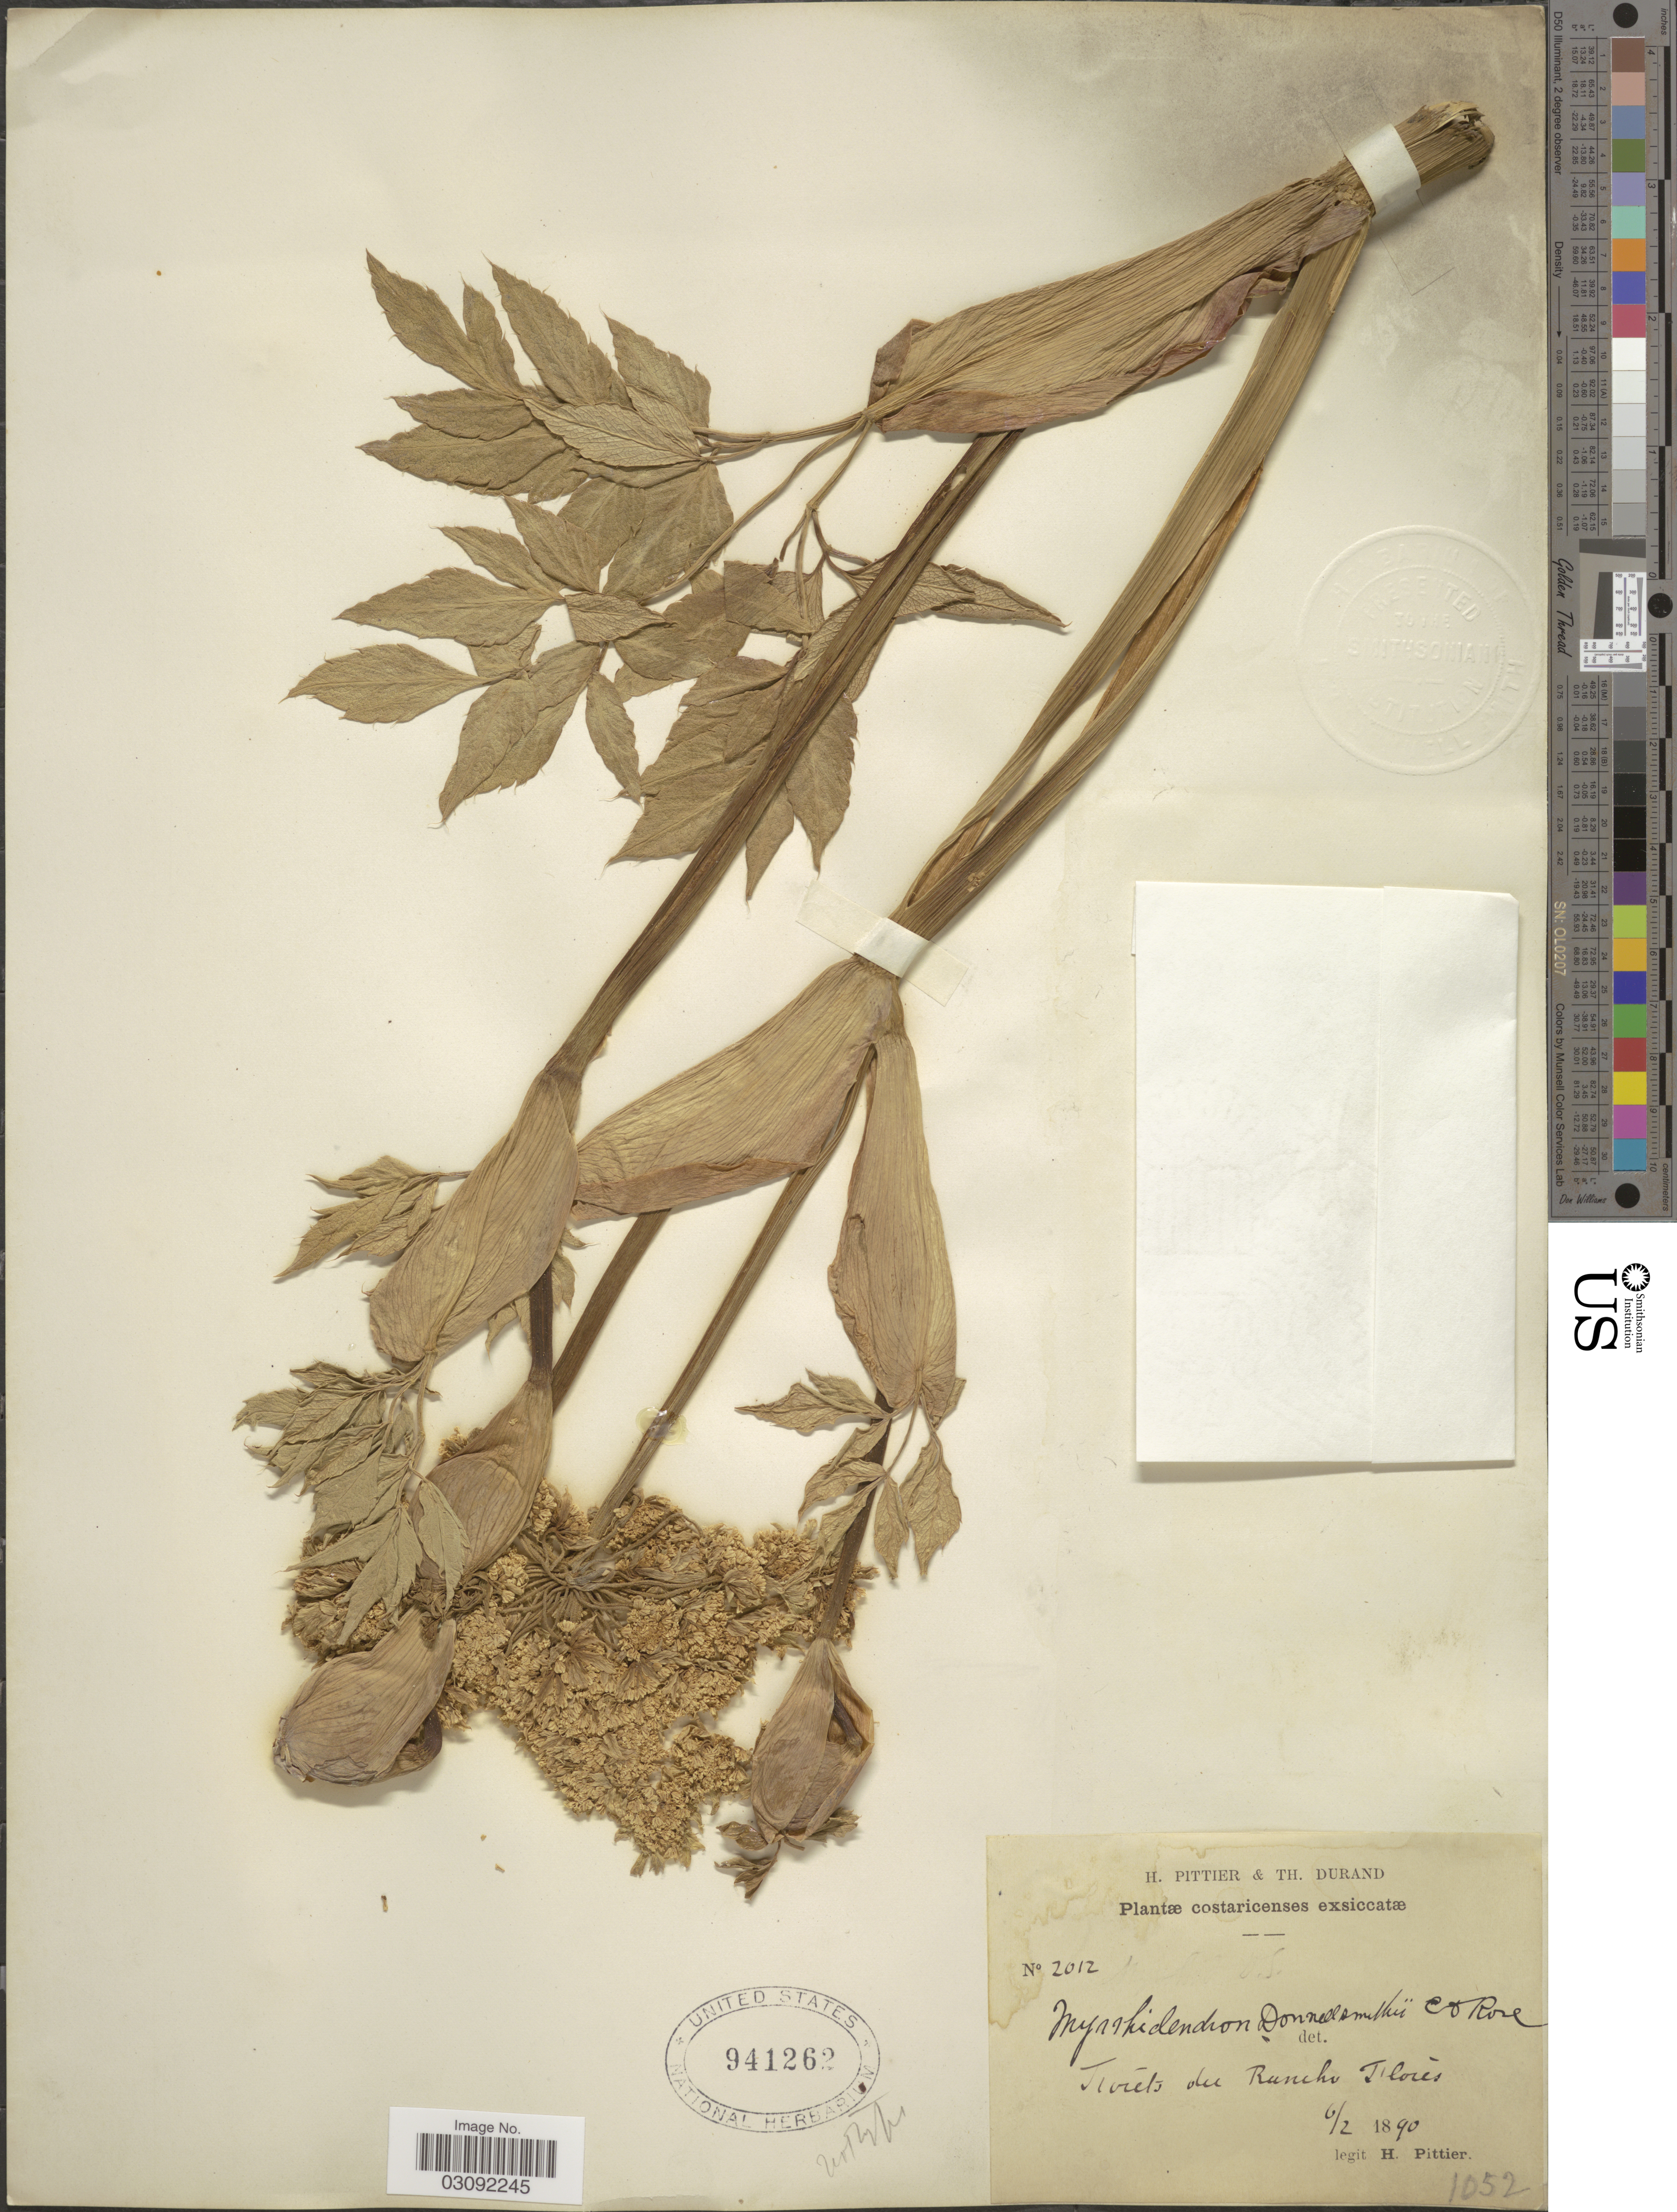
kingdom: Plantae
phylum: Tracheophyta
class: Magnoliopsida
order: Apiales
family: Apiaceae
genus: Myrrhidendron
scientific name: Myrrhidendron donnellsmithii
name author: J.M. Coult. & Rose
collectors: H. F. Pittier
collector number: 2012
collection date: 1890-02-06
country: Costa Rica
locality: Forets du Rancho Florés.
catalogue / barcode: US 941262